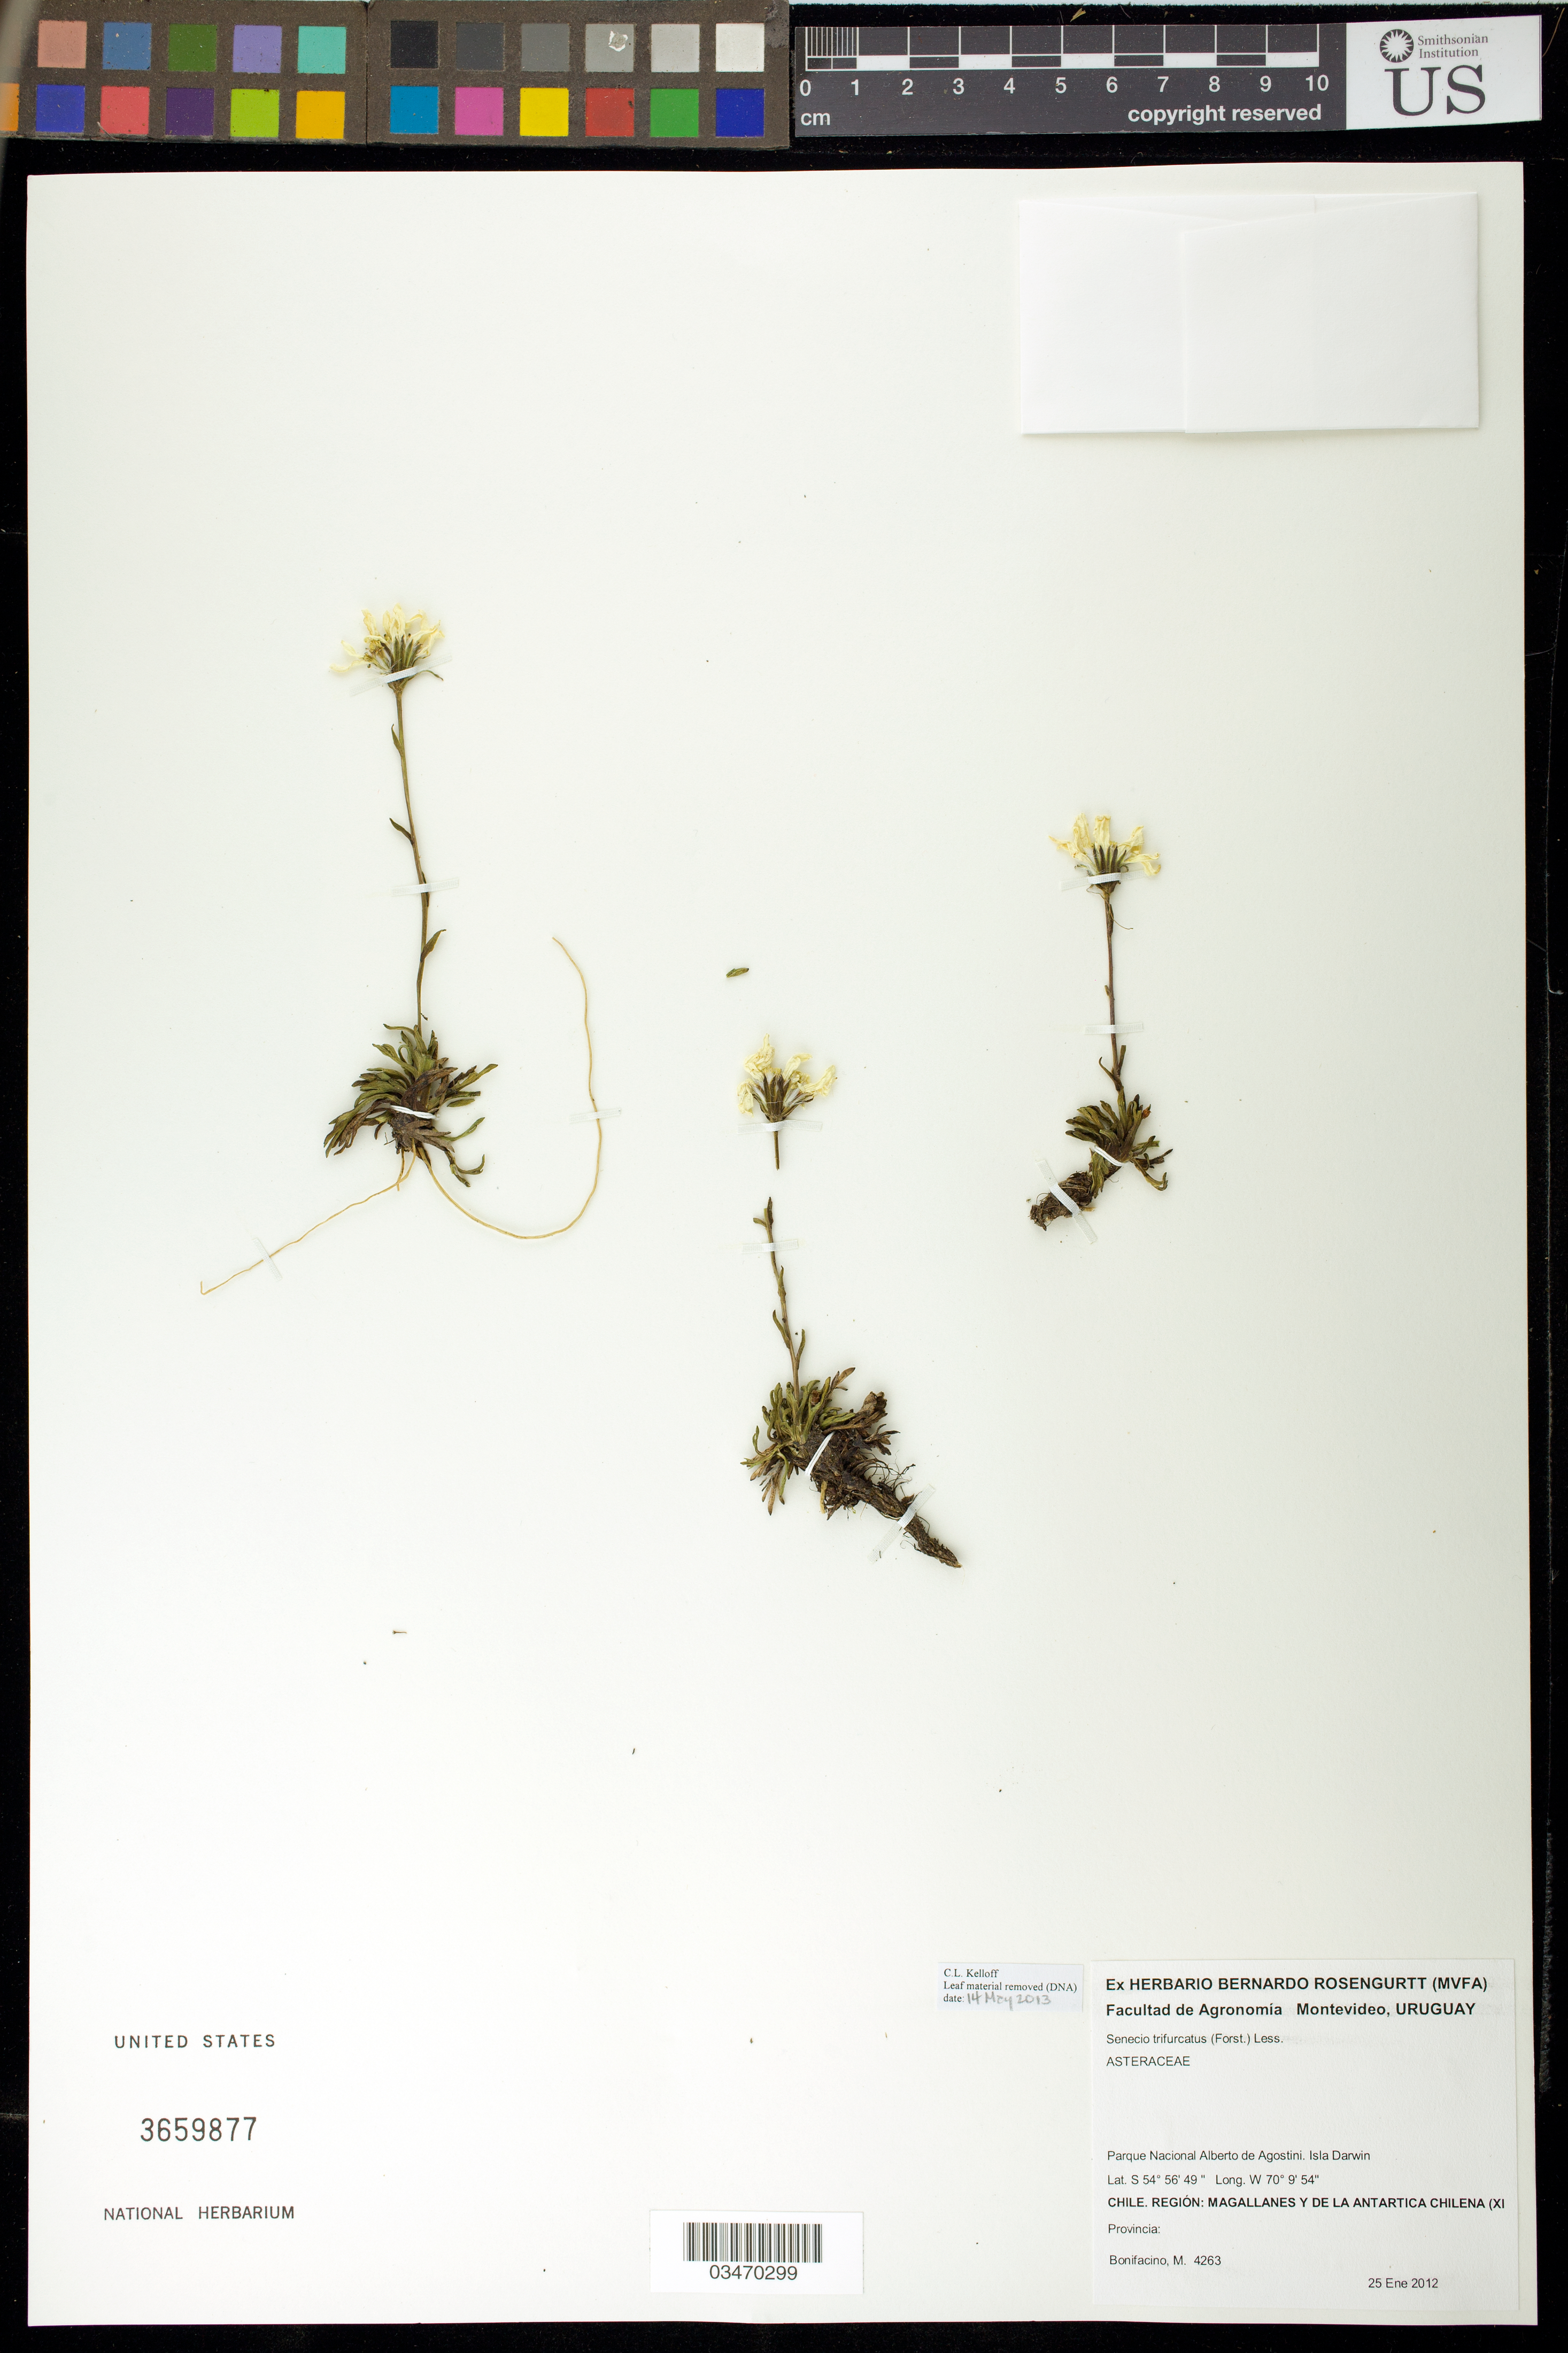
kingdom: Plantae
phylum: Tracheophyta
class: Magnoliopsida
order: Asterales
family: Asteraceae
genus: Senecio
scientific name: Senecio trifurcatus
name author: (G. Forst.) Less.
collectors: M. Bonifacino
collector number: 4263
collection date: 2012-01-25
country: Chile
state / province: Magallanes y de la Antártica Chilena (XII)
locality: Parque Nacional Alberto de Agostini, Isla Darwin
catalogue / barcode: US 3659877